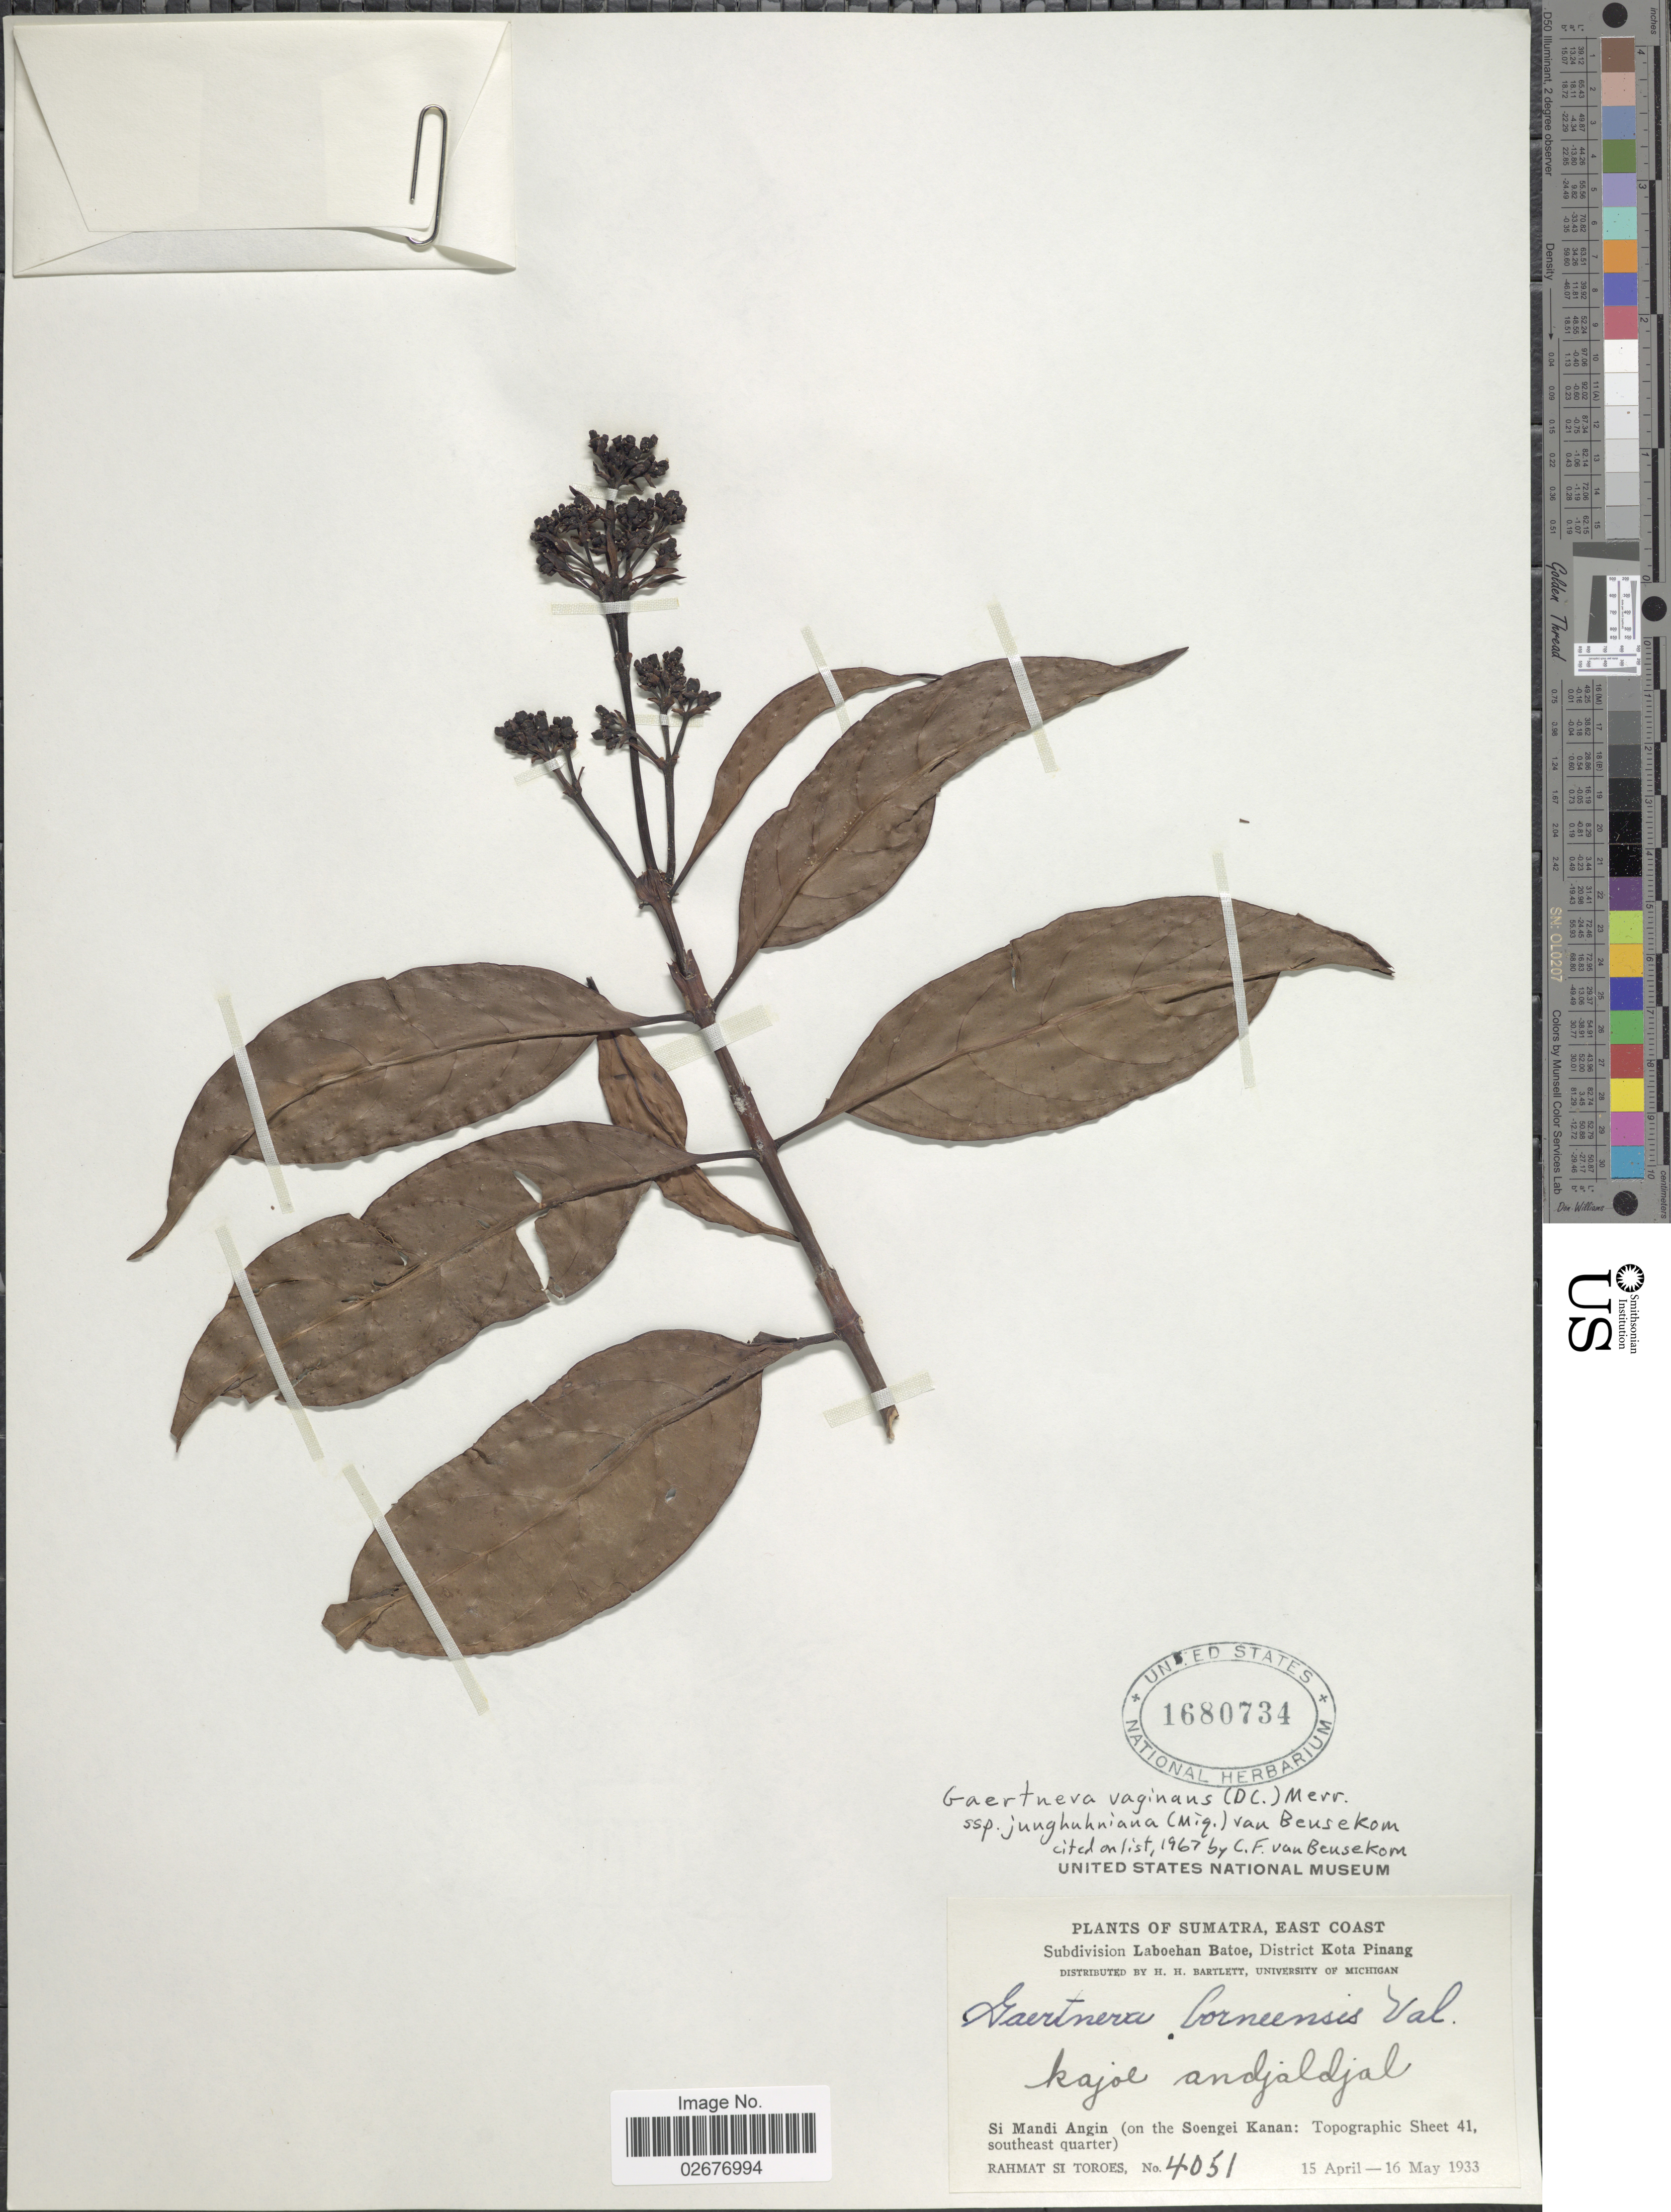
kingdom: Plantae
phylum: Tracheophyta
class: Magnoliopsida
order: Gentianales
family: Rubiaceae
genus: Gaertnera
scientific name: Gaertnera junghuhniana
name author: Miq.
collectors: Rahmat Si Boeea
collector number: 4051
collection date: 1933-04-15/1933-05-16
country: Indonesia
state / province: Sumatra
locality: East Coast, Subdivison Laboehan Batoe, District Kota Pinang, Si Mandi Angin (on the Soengei Kanan: Topographic Sheet 41, southeast quarter)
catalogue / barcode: US 1680734